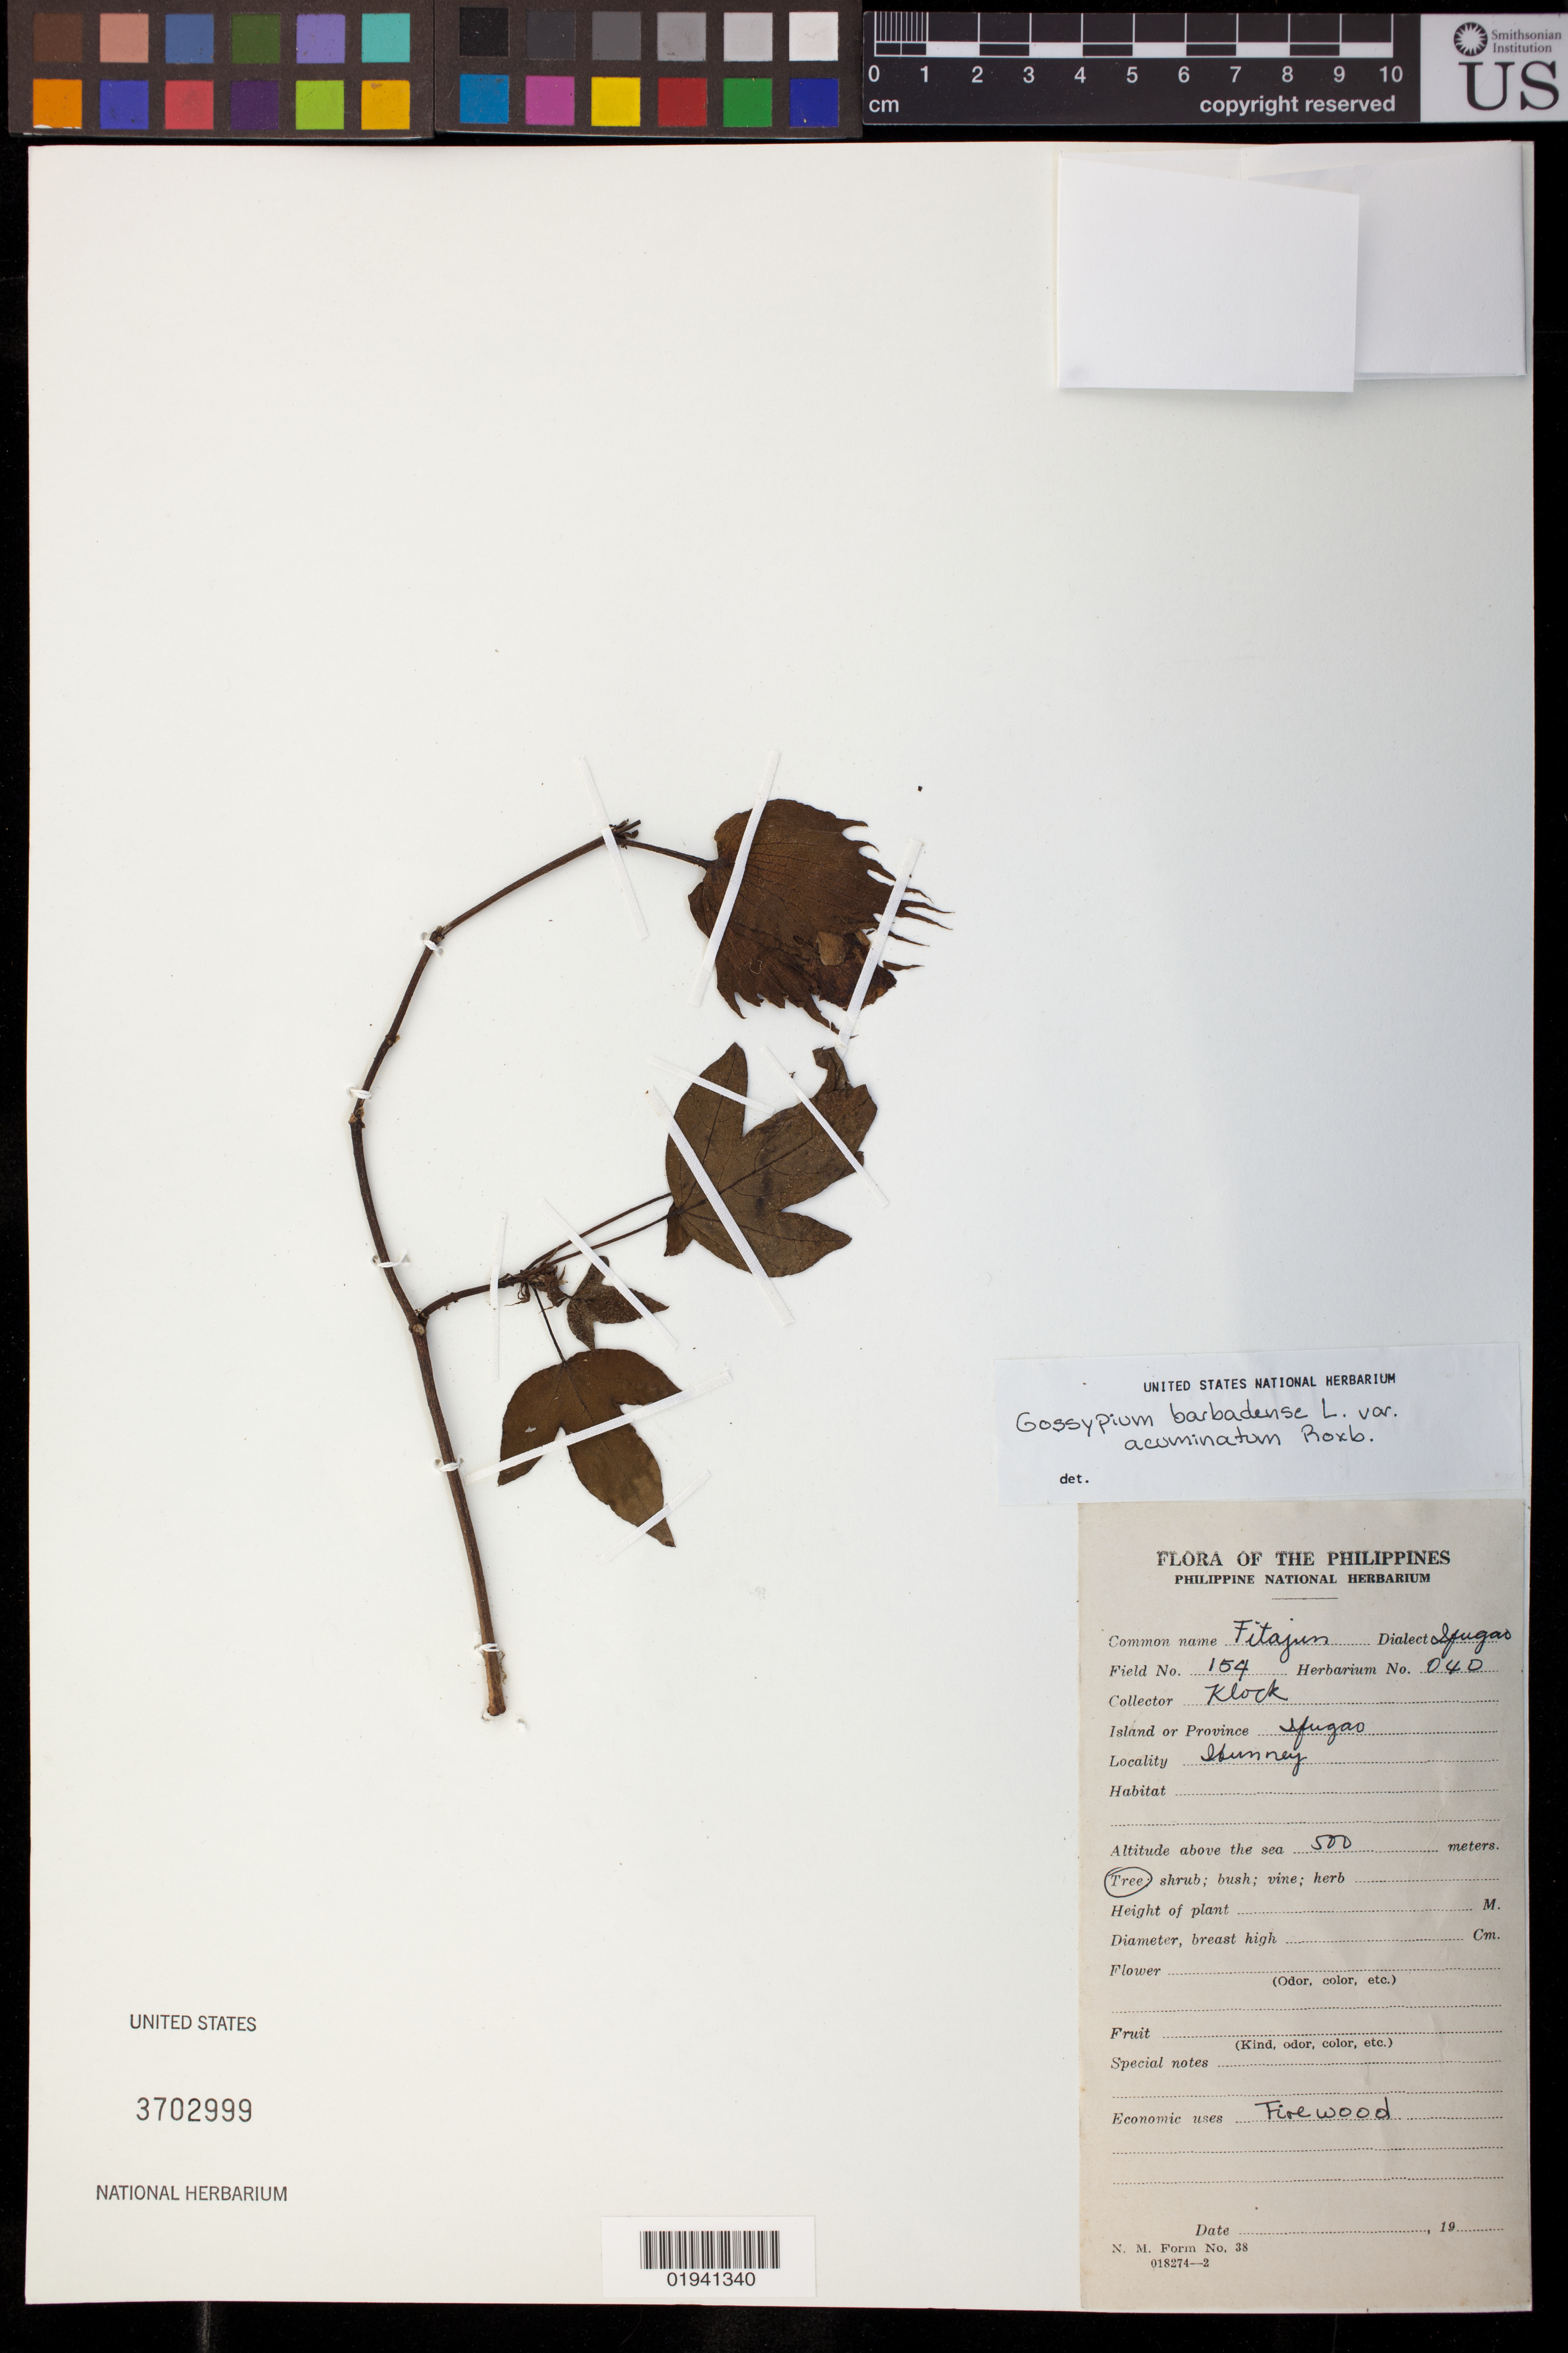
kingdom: Plantae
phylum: Tracheophyta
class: Magnoliopsida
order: Malvales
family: Malvaceae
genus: Gossypium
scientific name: Gossypium barbadense var. acuminatum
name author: (Roxb. ex G. Don) Triana & Planch.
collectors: Klock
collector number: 154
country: Philippines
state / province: Cordillera (Administrative Region)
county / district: Ifugao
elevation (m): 500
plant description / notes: Locality name is unclear, possibly Ibunney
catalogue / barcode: US 3702999